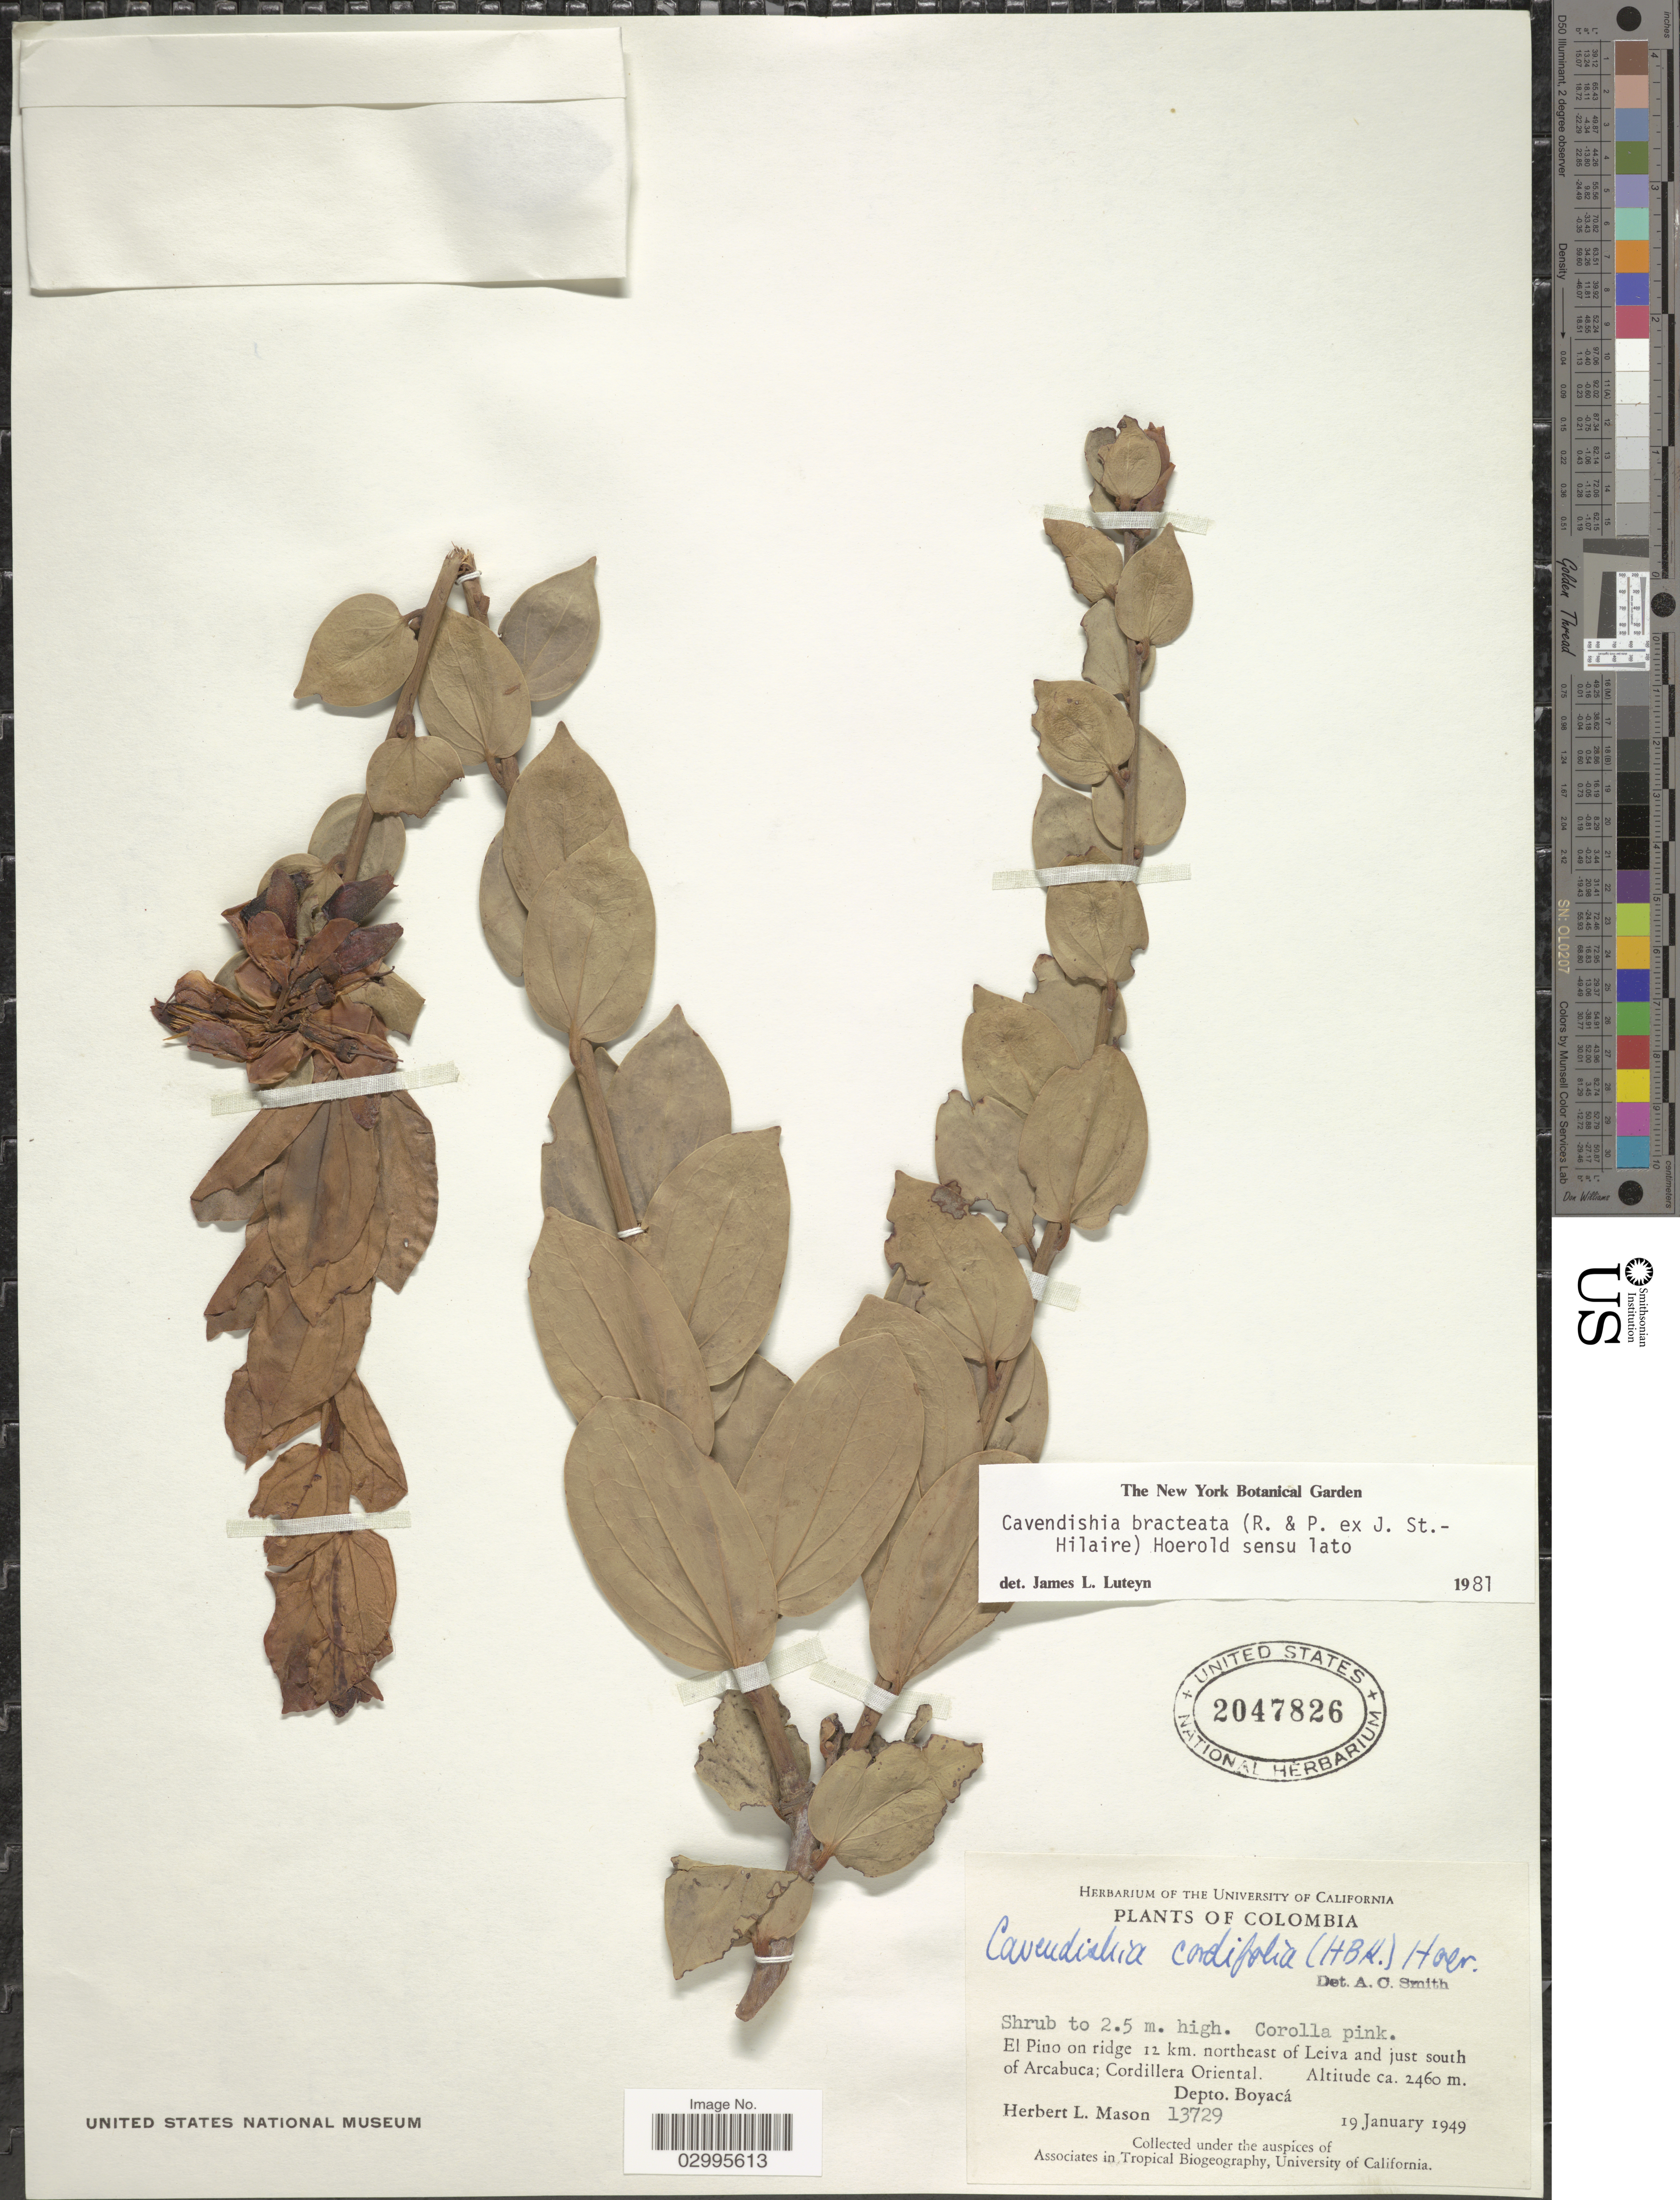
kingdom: Plantae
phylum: Tracheophyta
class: Magnoliopsida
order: Ericales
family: Ericaceae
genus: Cavendishia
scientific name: Cavendishia bracteata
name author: (Ruiz & Pav. ex J. St.-Hil.) Hoerold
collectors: H. L. Mason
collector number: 13729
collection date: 1949-01-19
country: Colombia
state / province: Boyacá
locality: El Pino on ridge 12 km. northeast of Leiva and just south of Arcabuca; Cordillera Oriental. Dept. Boyacá.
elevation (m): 2460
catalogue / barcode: US 2047826